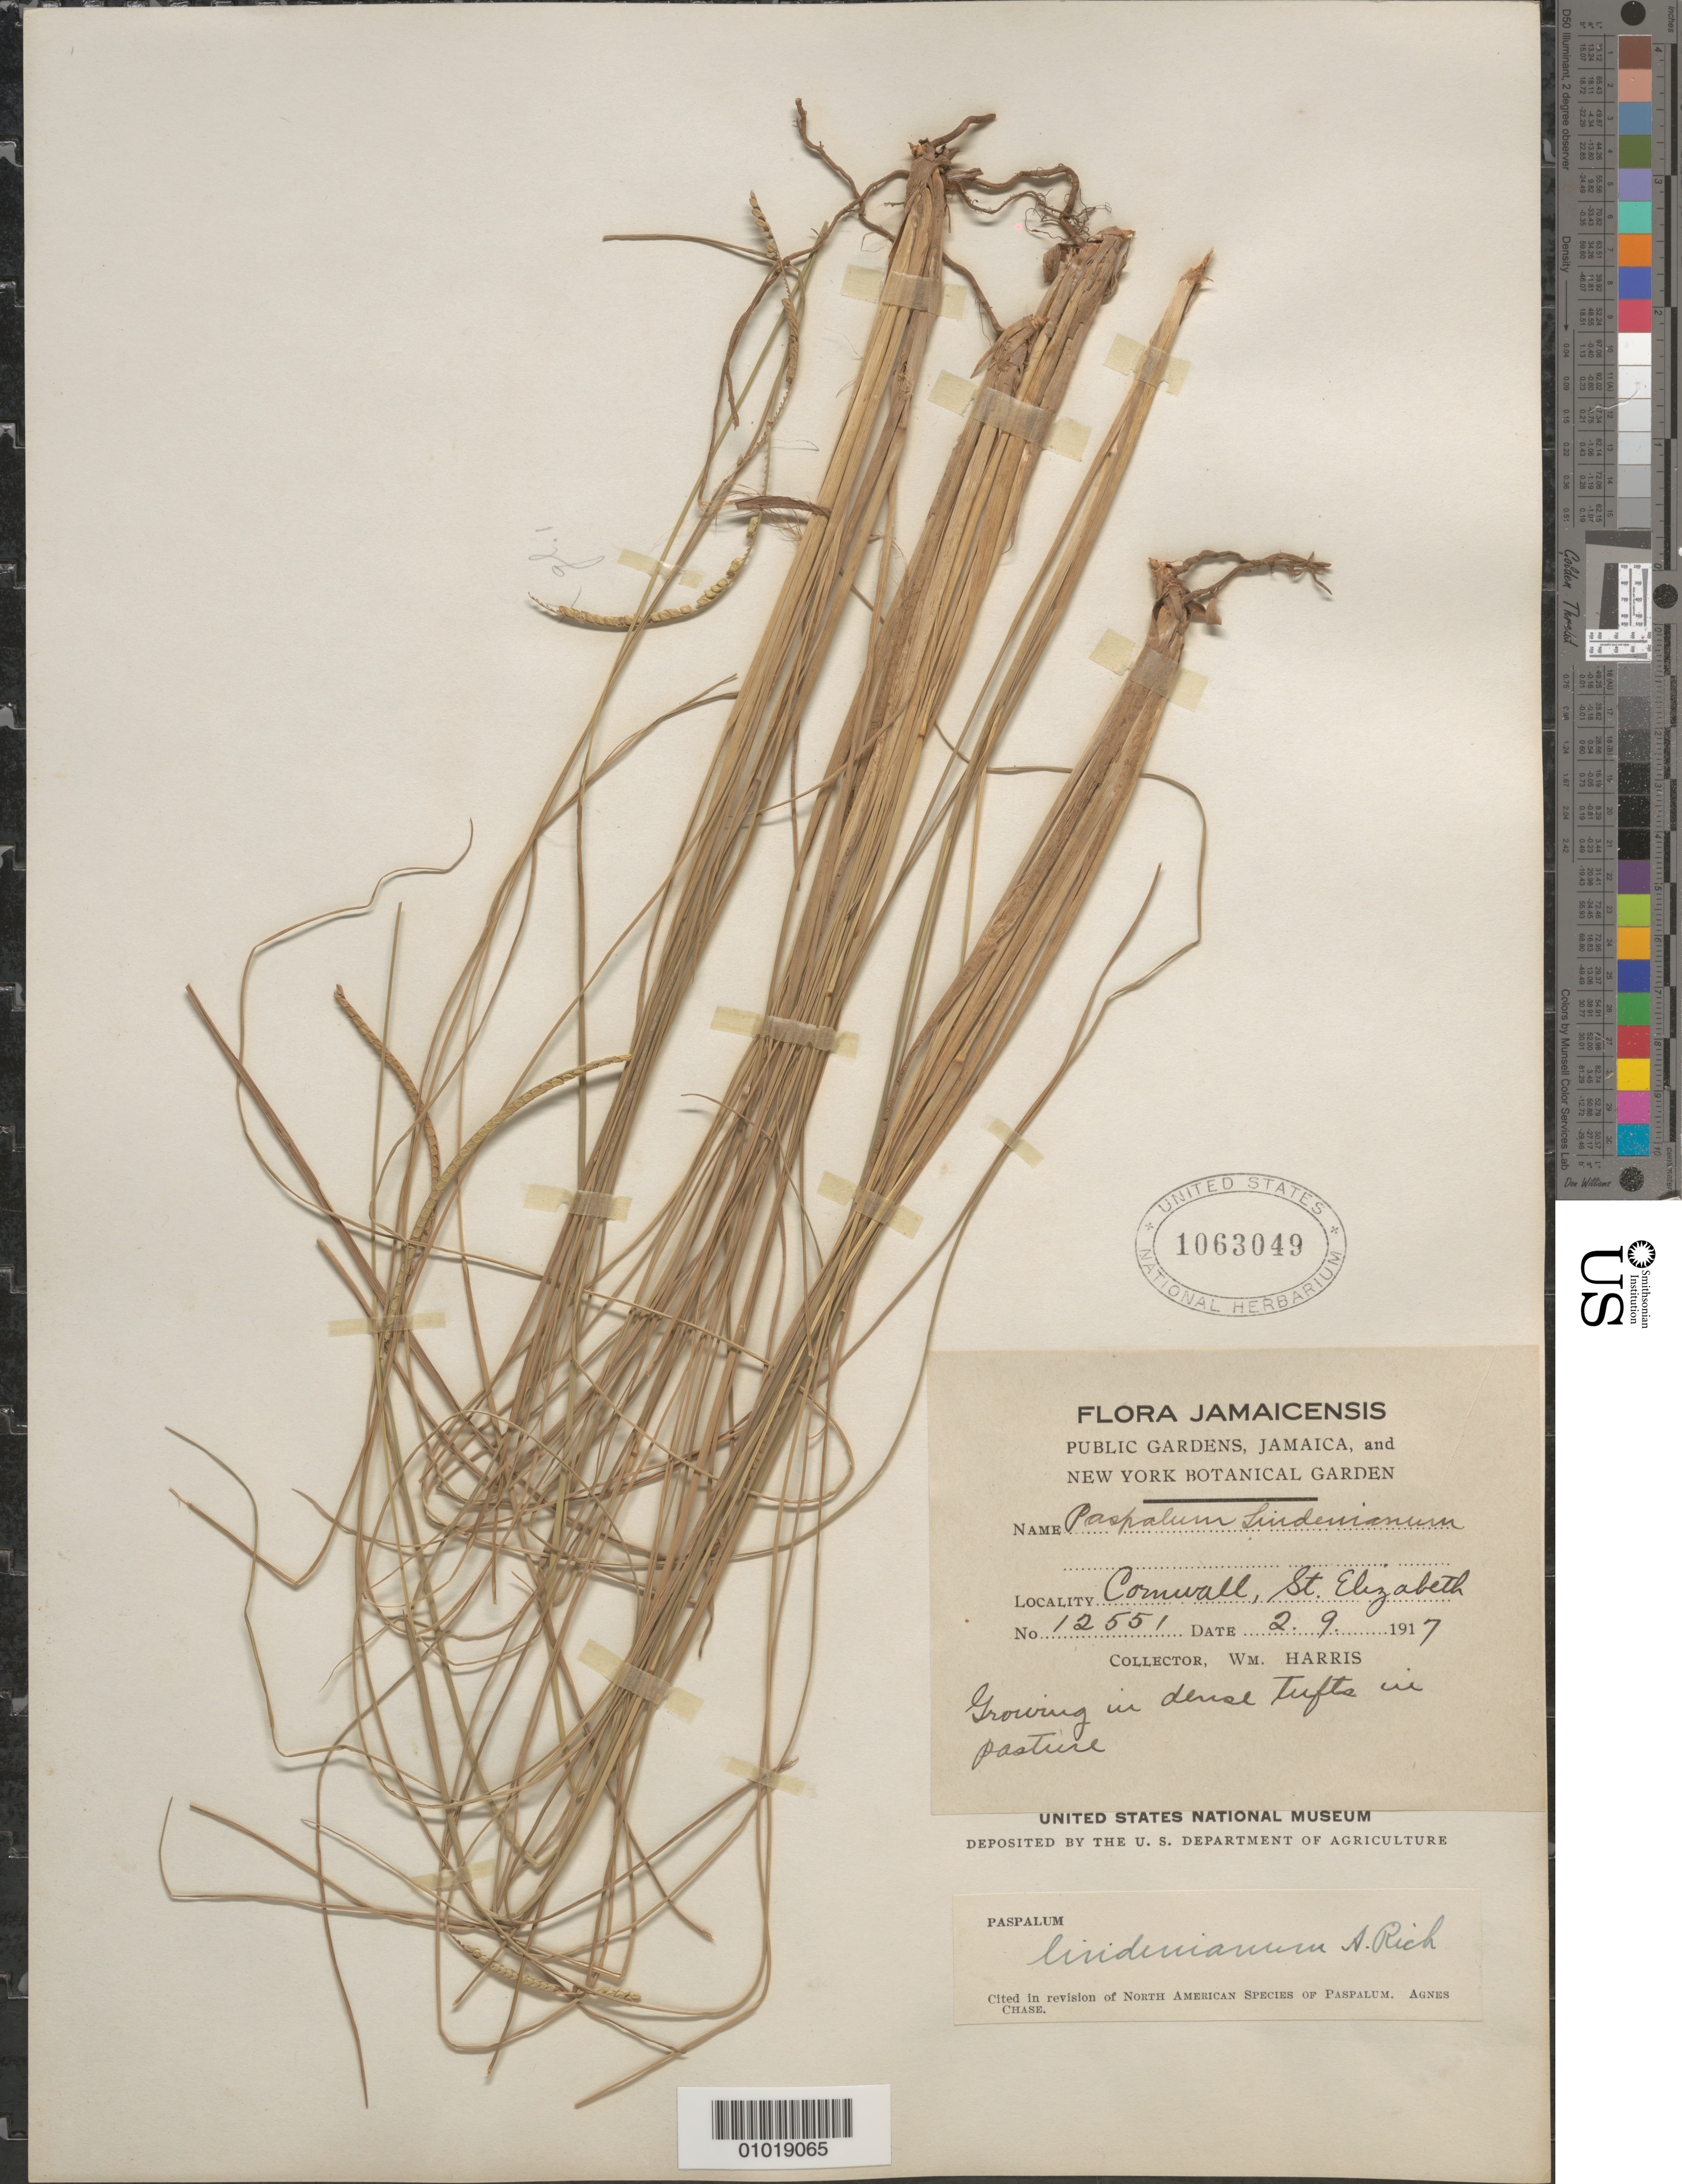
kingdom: Plantae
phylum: Tracheophyta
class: Liliopsida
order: Poales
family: Poaceae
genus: Paspalum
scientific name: Paspalum lindenianum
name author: A. Rich.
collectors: W. Harris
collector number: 12551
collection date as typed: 02 Sep 1917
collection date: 1917-09-02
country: Jamaica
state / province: Saint Elizabeth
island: Jamaica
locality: Cornwall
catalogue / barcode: US 1063049